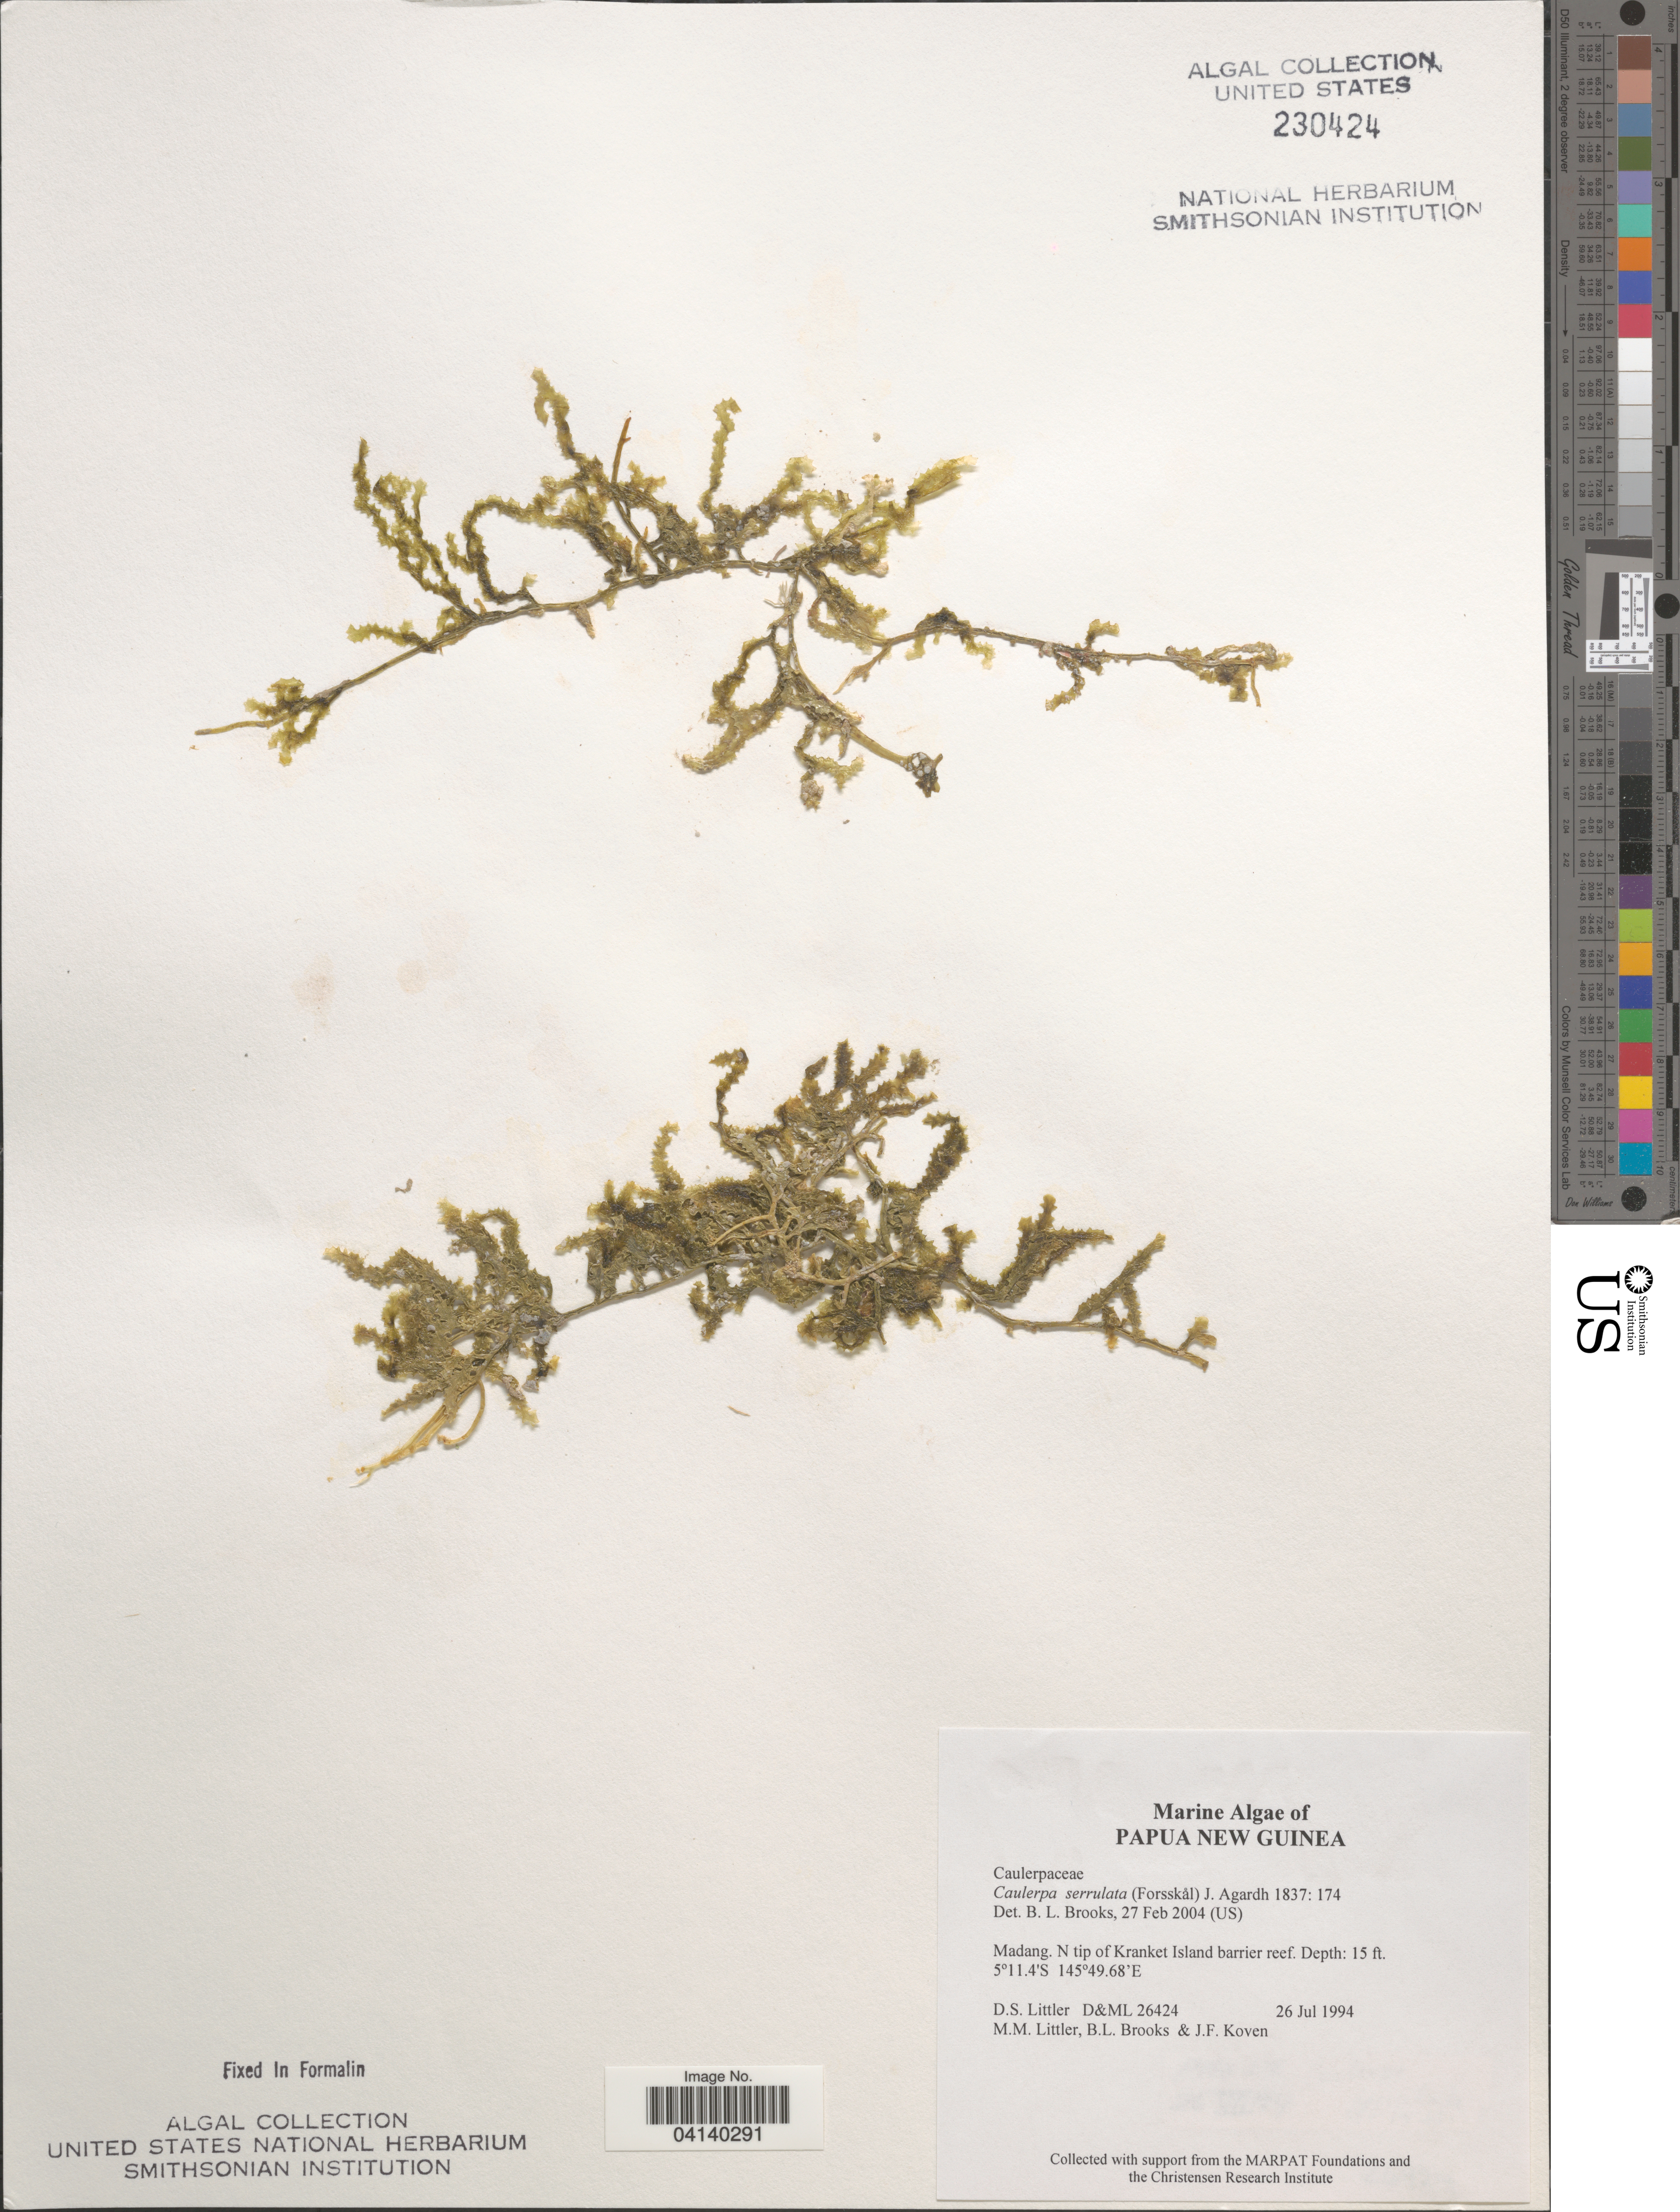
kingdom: Plantae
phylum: Chlorophyta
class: Ulvophyceae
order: Bryopsidales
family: Caulerpaceae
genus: Caulerpa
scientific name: Caulerpa serrulata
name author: (Forssk.) J. Agardh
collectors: D. S. Littler, B. Brooks & J. Koven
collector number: D&ML26424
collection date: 1994-07-26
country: Papua New Guinea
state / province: Madang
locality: N tip of Kranket Island barrier reef.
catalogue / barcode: US 230424